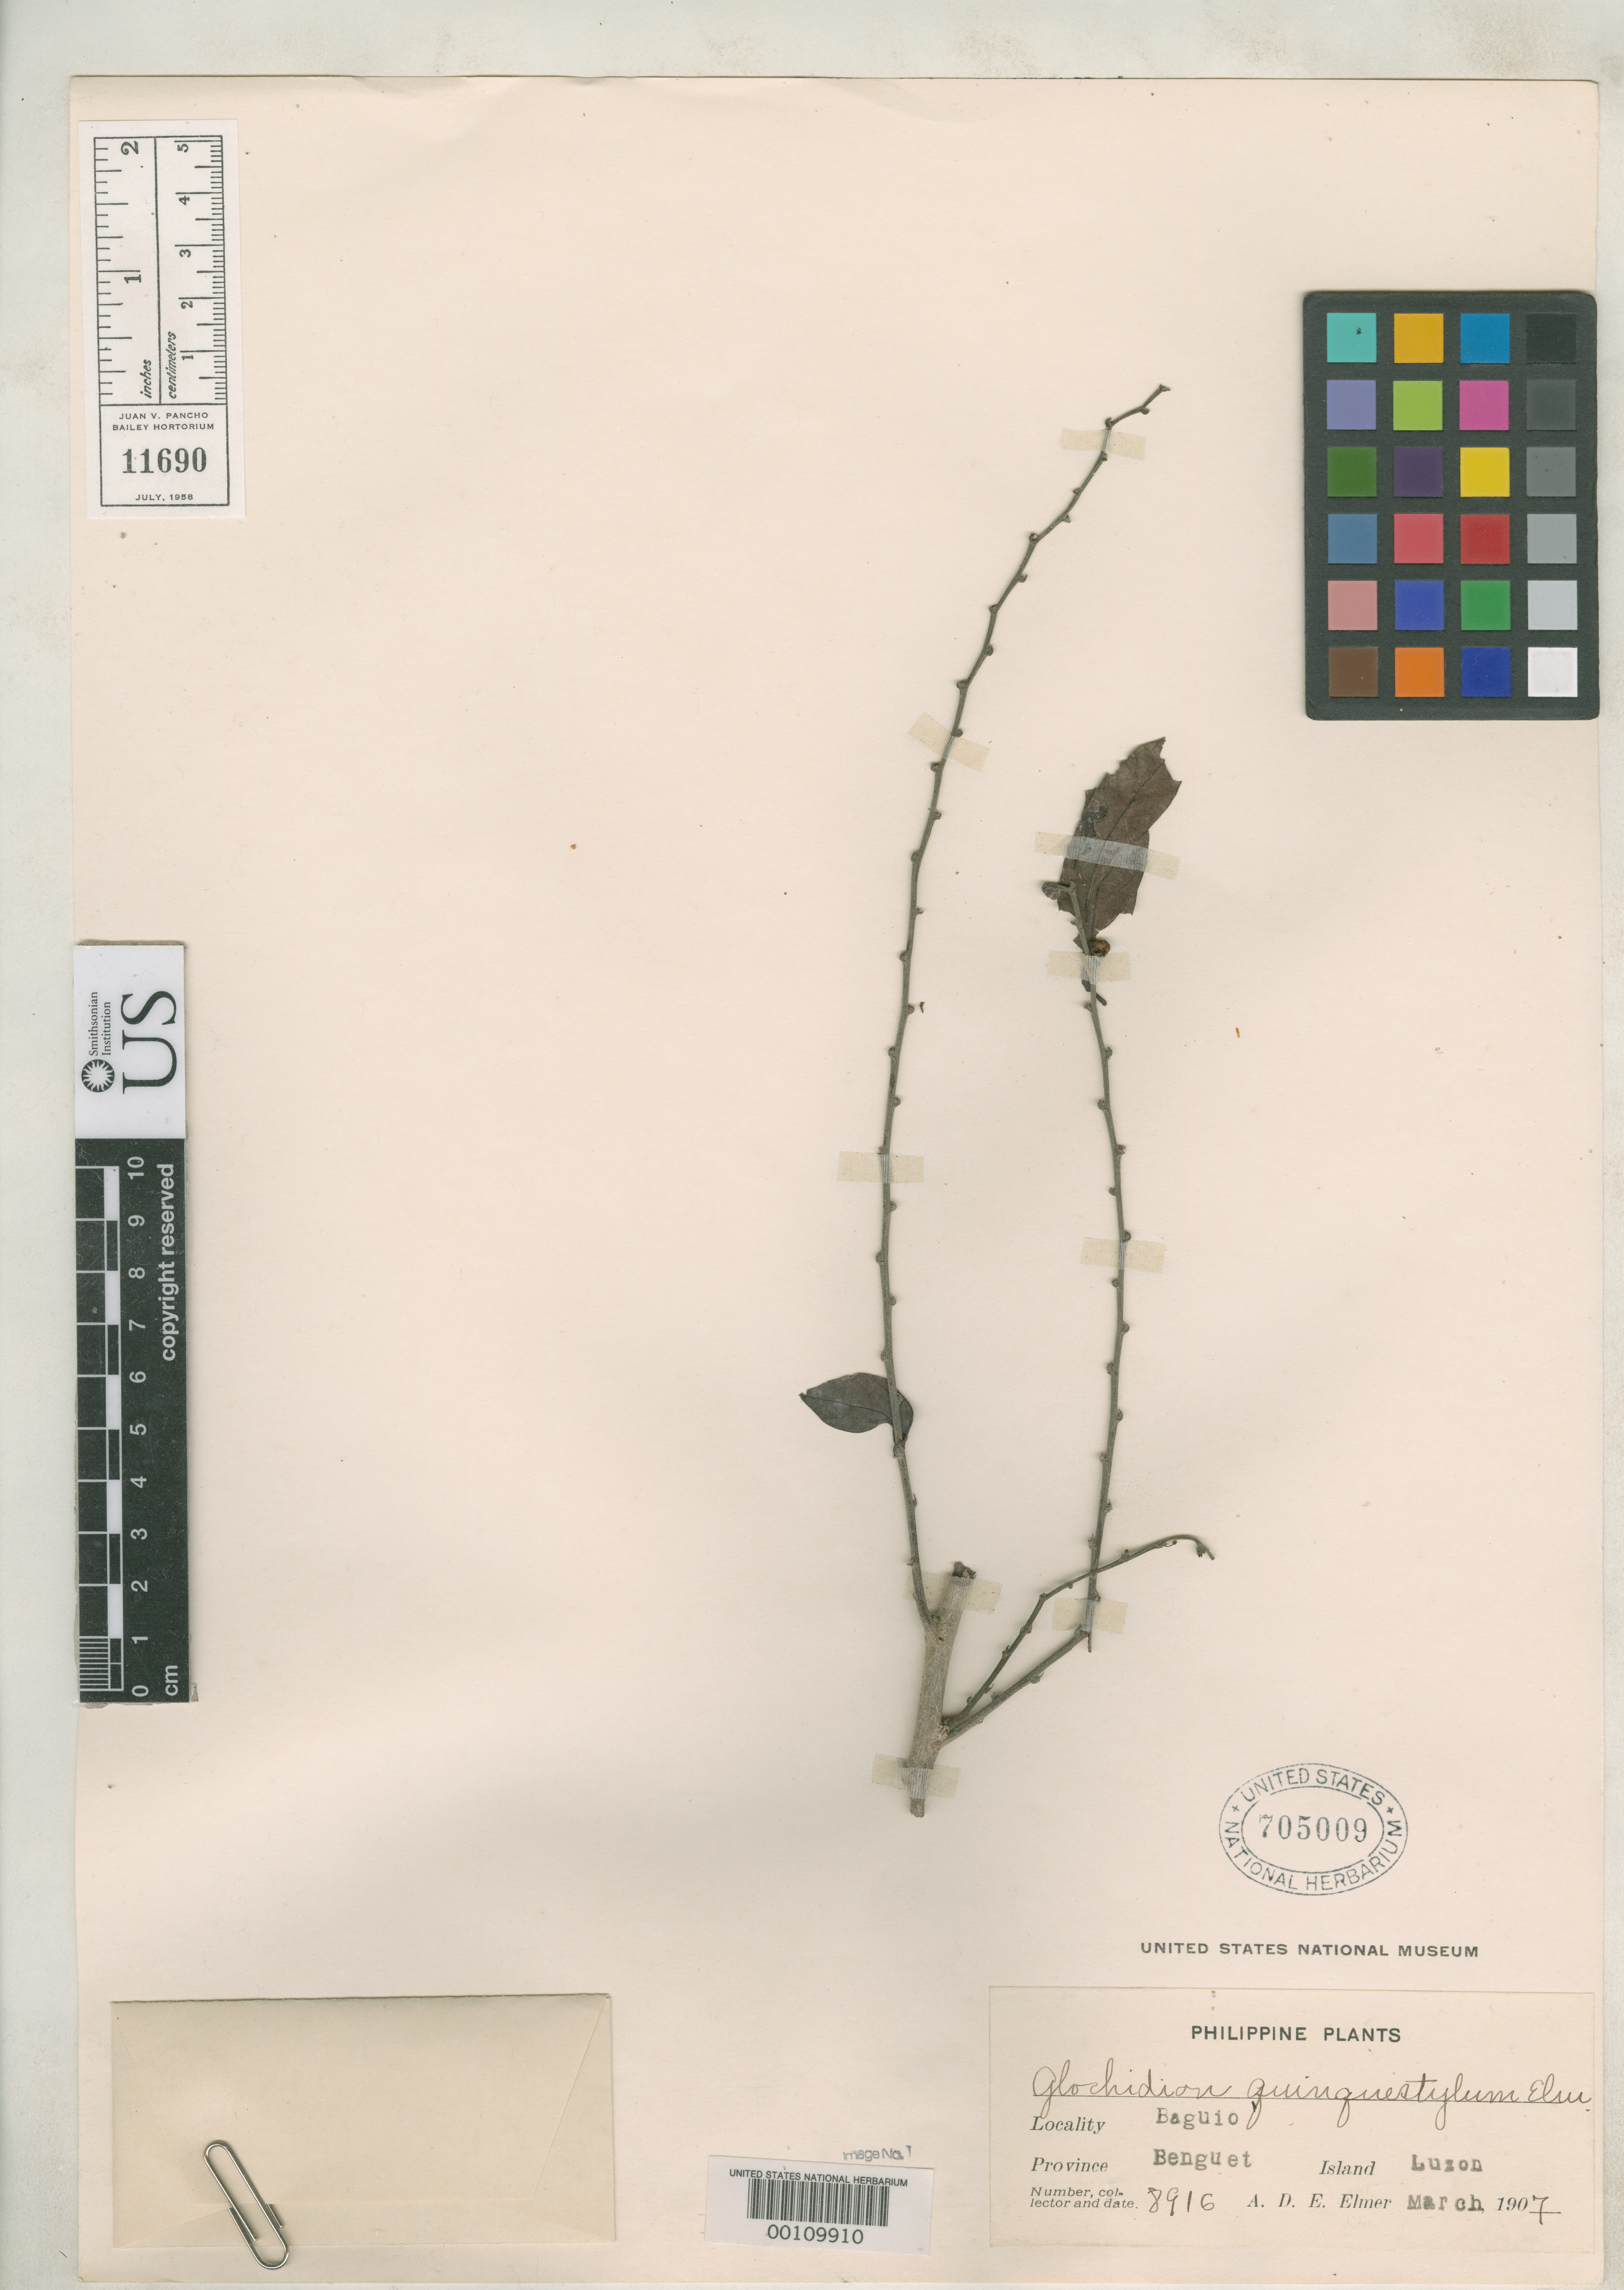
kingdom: Plantae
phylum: Tracheophyta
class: Magnoliopsida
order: Malpighiales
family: Phyllanthaceae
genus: Glochidion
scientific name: Glochidion quinquestylum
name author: Elmer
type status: Isotype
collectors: A. D. E. Elmer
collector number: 8916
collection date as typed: Mar 1907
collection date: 1907-03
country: Philippines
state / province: Cordillera (Administrative Region)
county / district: Benguet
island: Luzon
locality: Baguio.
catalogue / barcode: US 705009